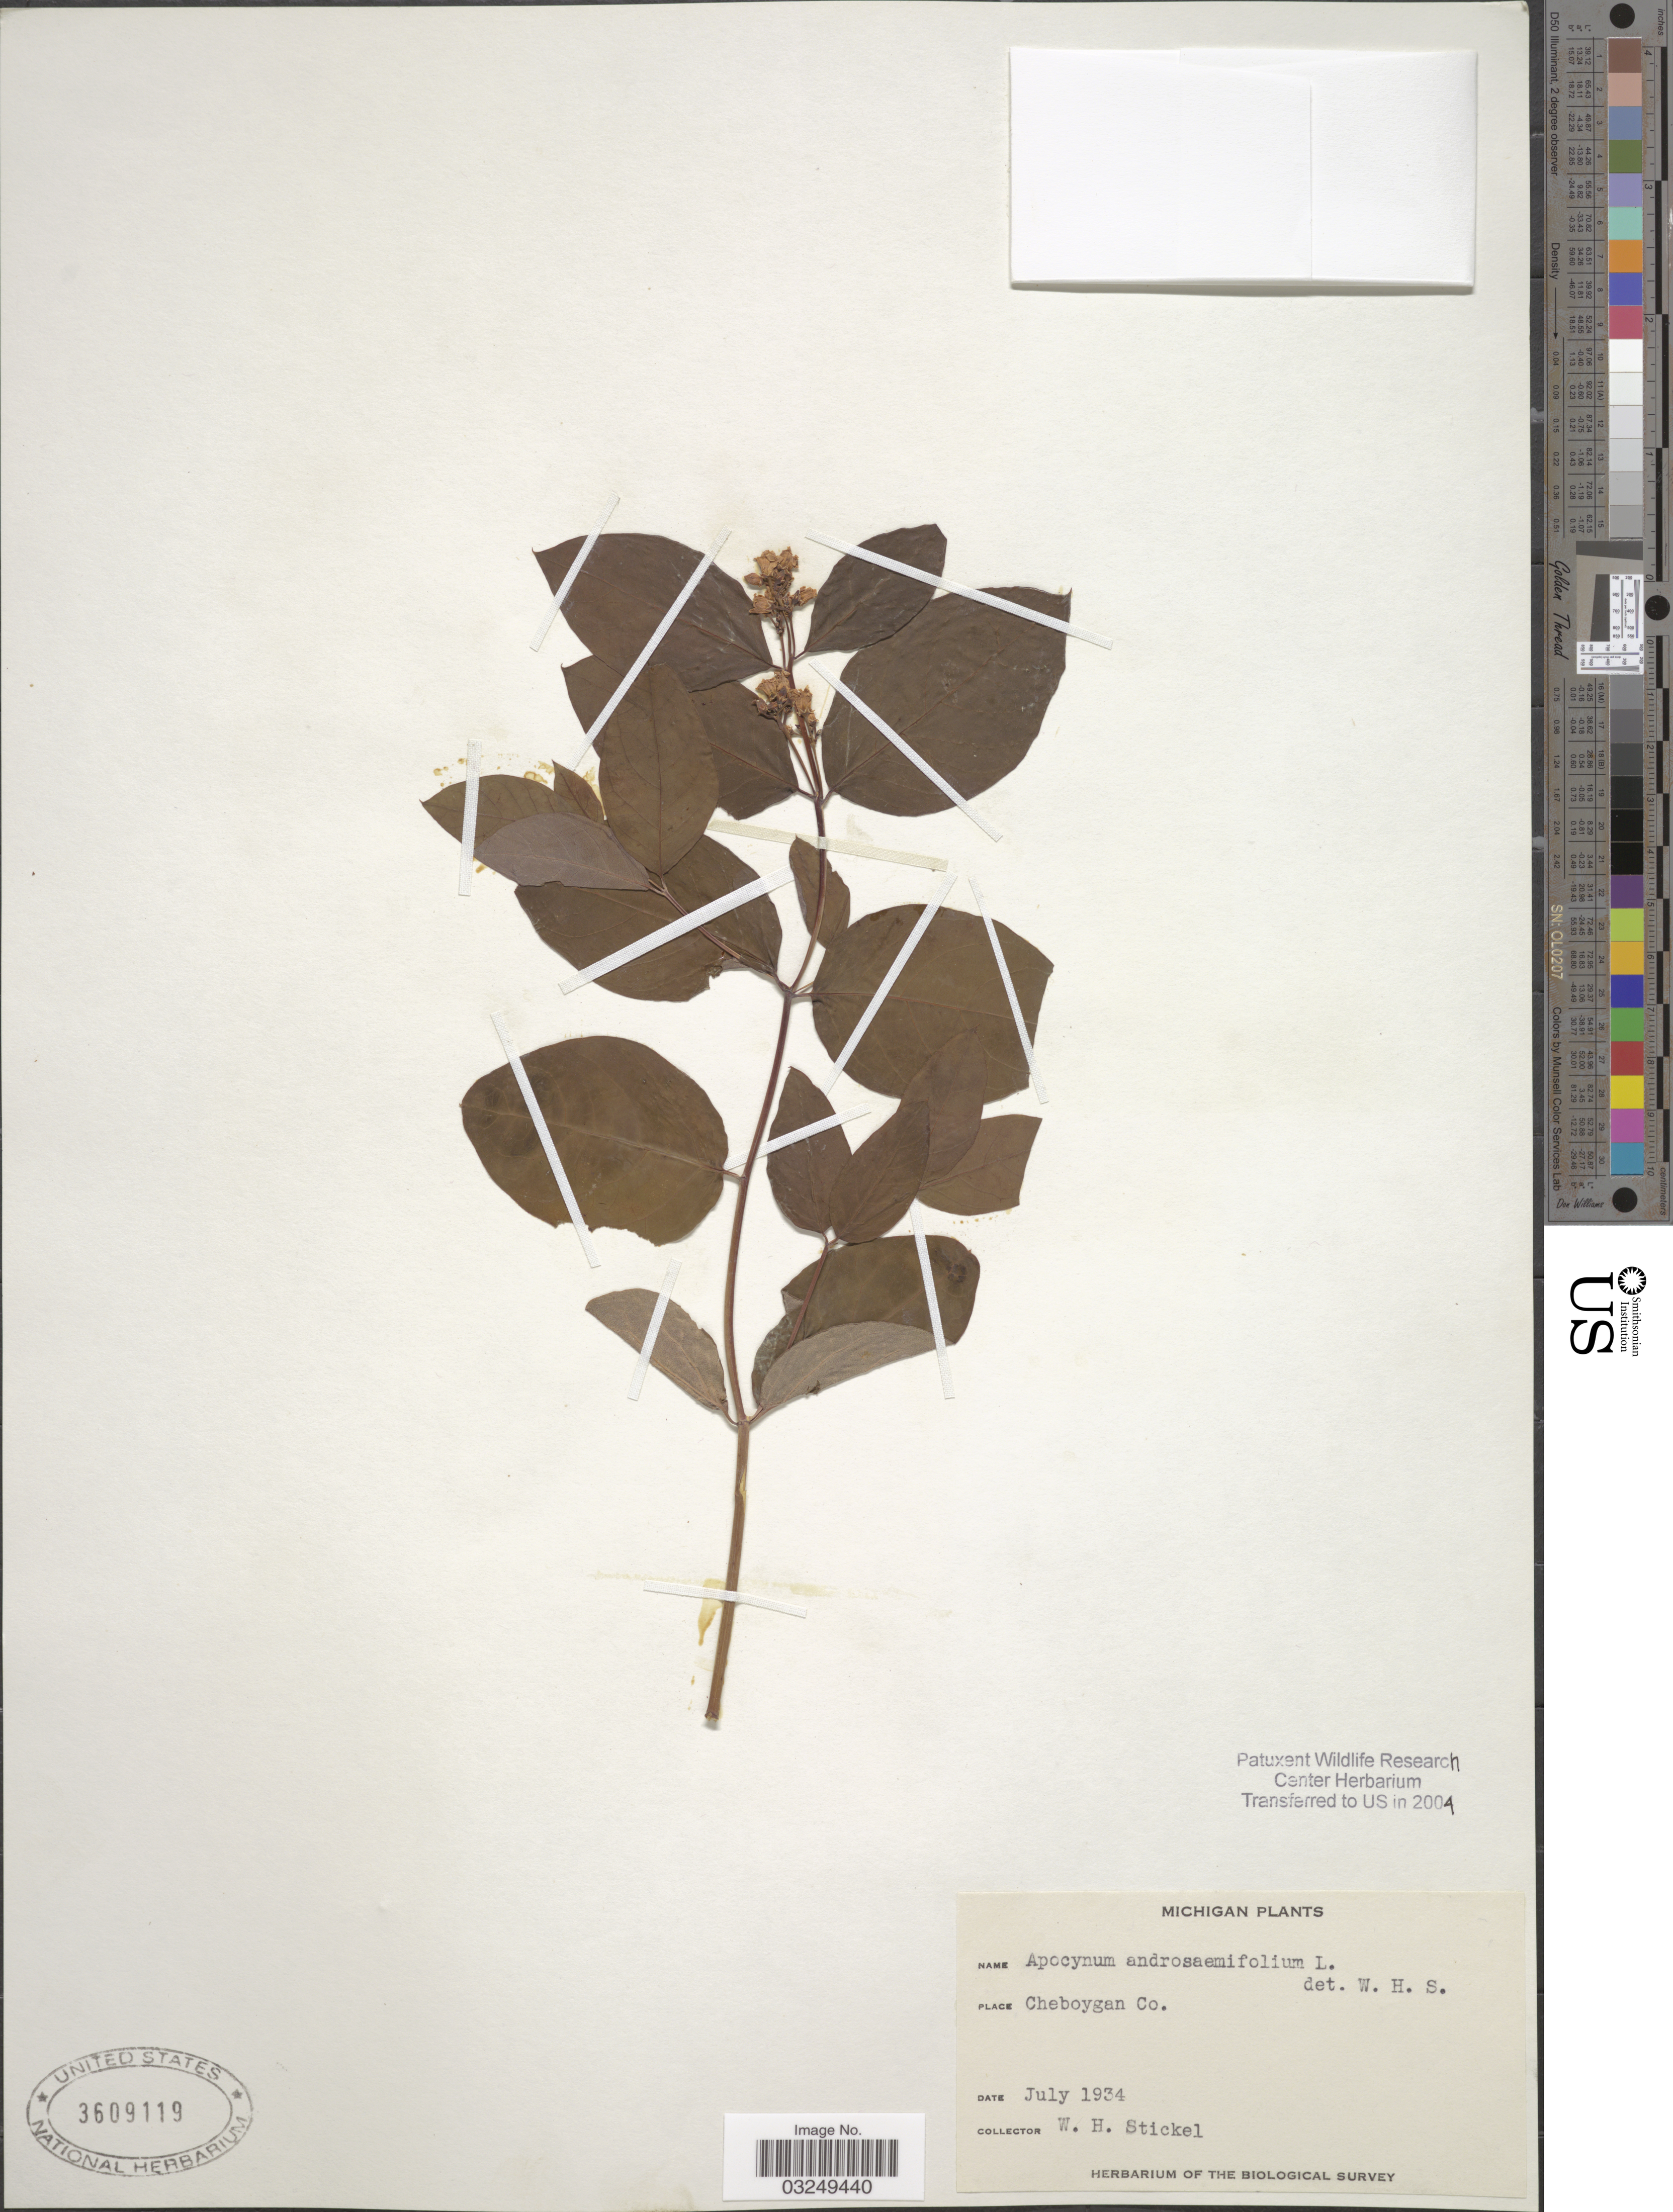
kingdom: Plantae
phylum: Tracheophyta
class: Magnoliopsida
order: Gentianales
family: Apocynaceae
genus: Apocynum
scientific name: Apocynum androsaemifolium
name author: L.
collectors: W. Stickel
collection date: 1934-07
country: United States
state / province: Michigan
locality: Cheboygan Co.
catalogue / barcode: US 3609119